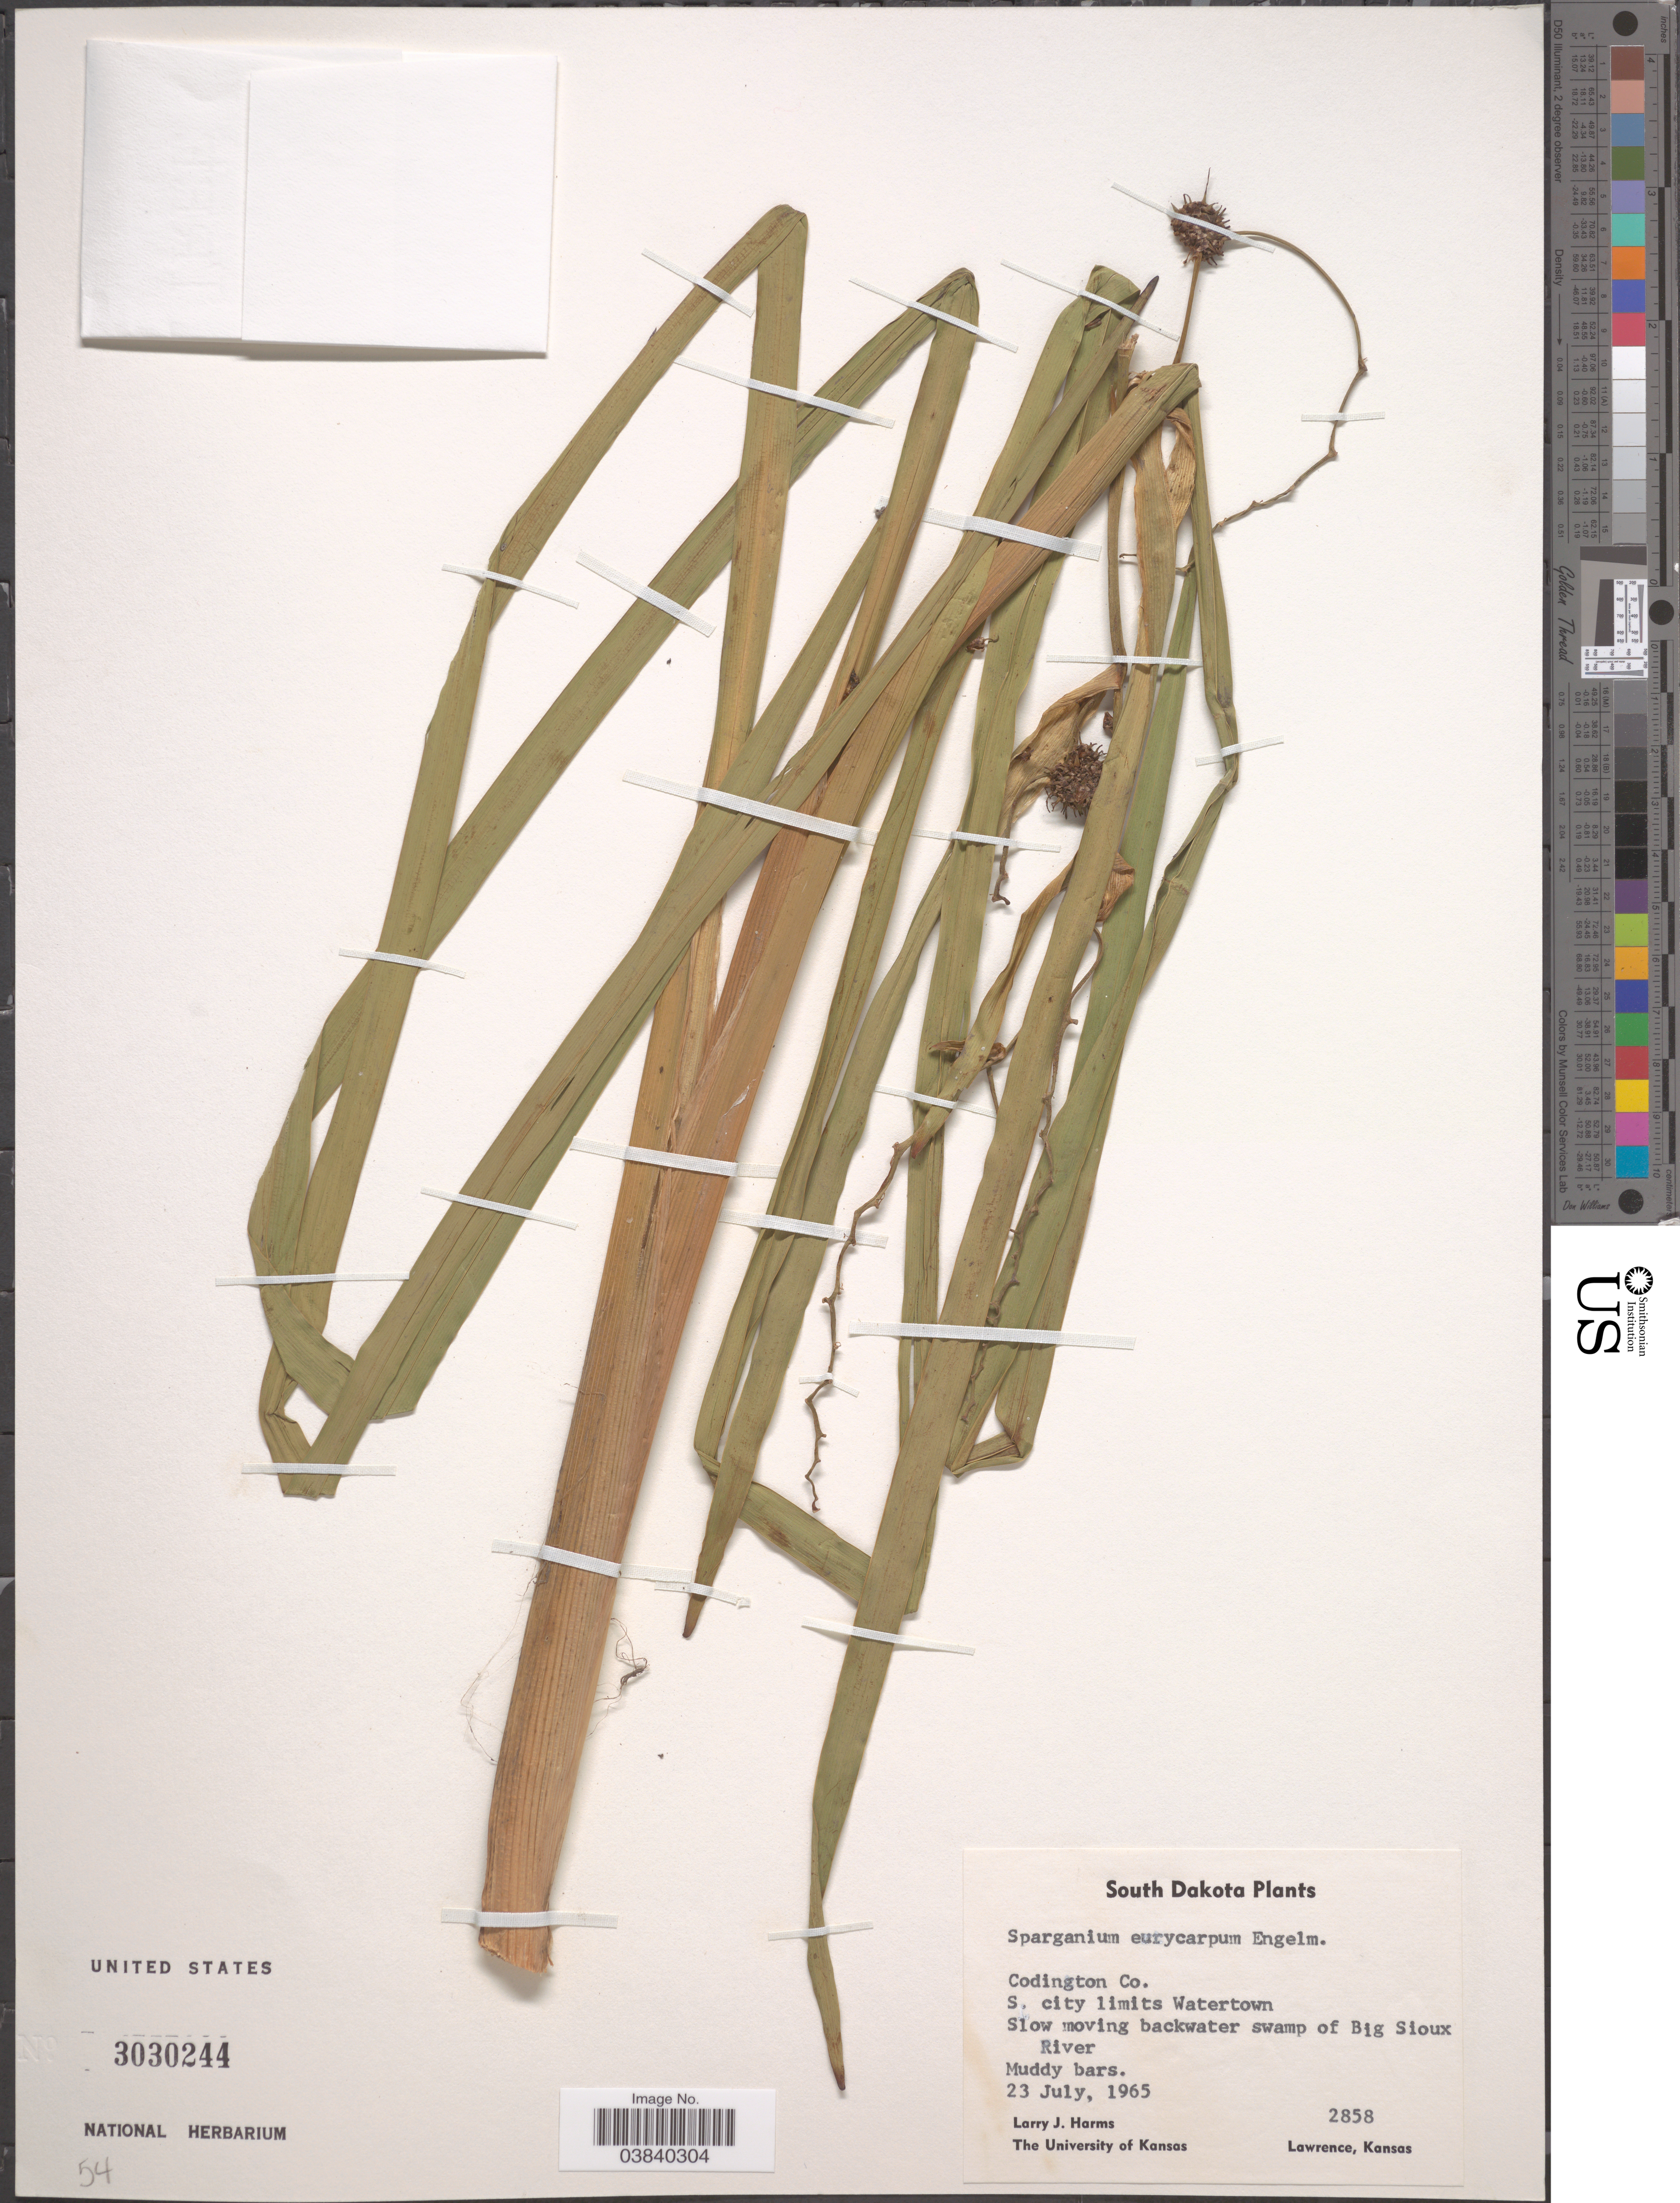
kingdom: Plantae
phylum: Tracheophyta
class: Liliopsida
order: Poales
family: Typhaceae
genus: Sparganium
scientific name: Sparganium eurycarpum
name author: Engelm.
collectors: L. Harms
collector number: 2858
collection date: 1965-07-23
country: United States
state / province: South Dakota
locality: Codington Co. S. city limits Watertown. Slow moving backwater swamp of Big Sioux River.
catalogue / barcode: US 3030244